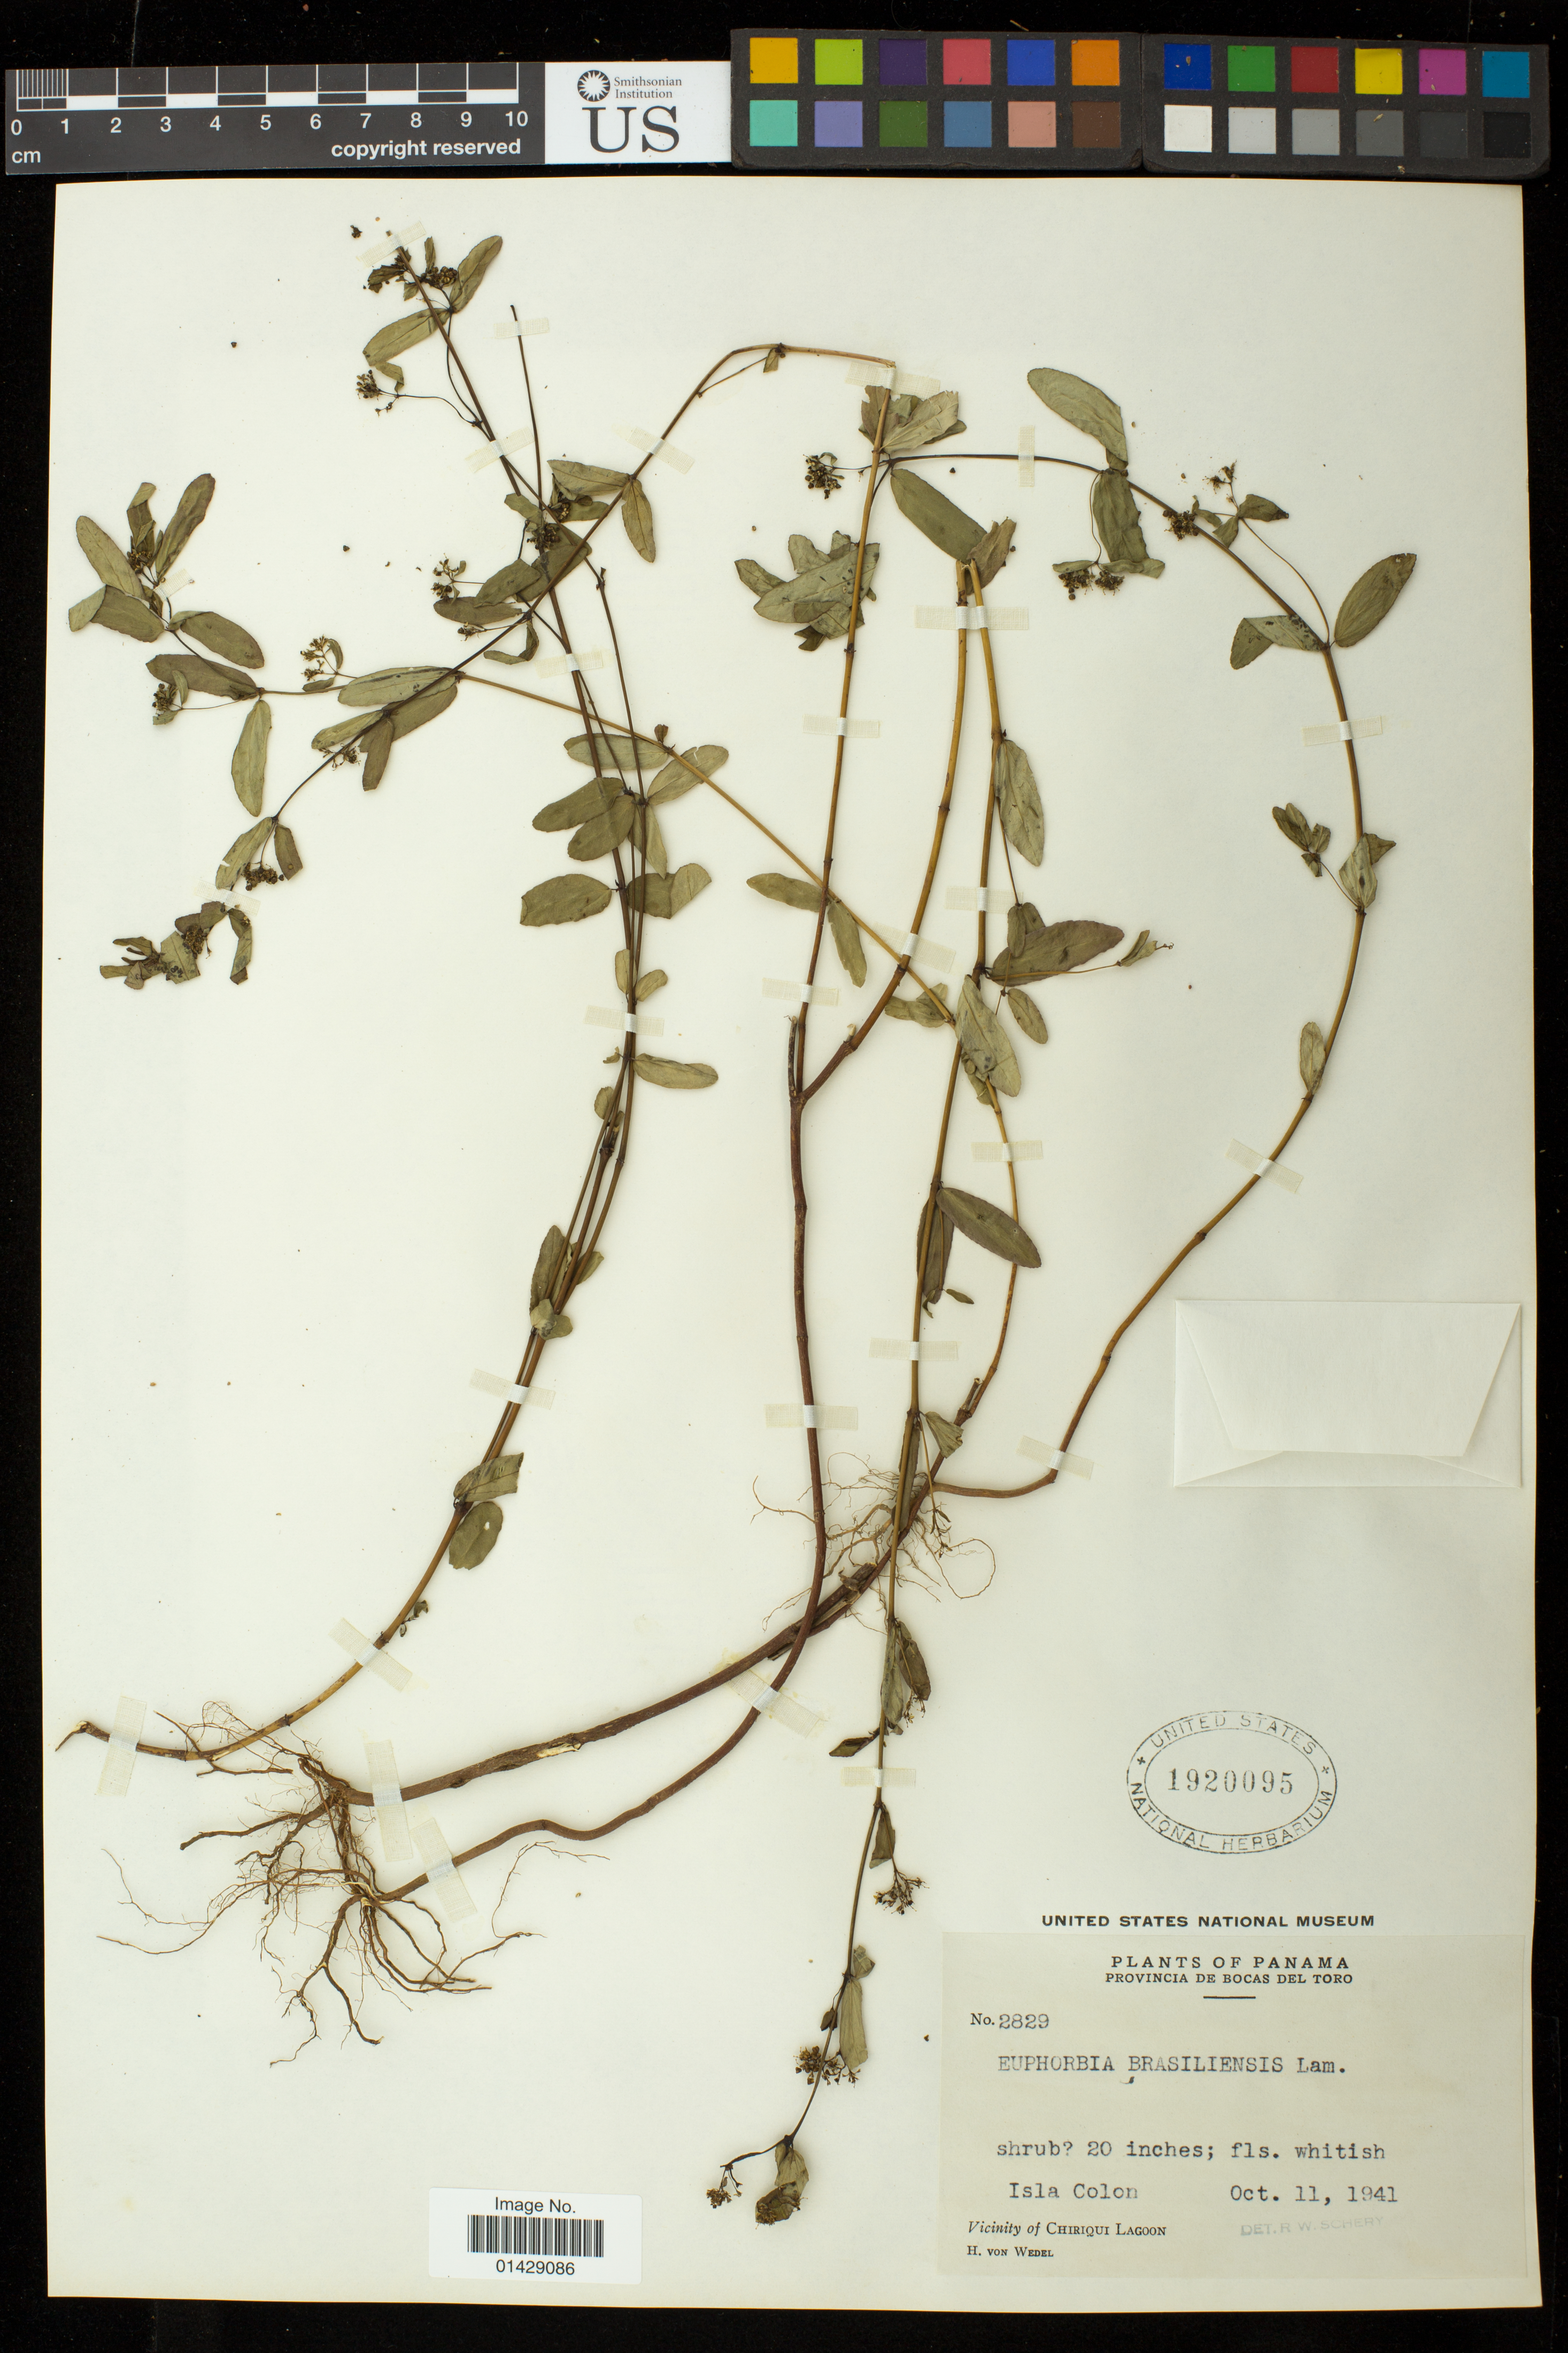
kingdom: Plantae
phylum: Tracheophyta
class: Magnoliopsida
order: Malpighiales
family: Euphorbiaceae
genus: Euphorbia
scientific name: Euphorbia hyssopifolia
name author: L.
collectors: H. von Wedel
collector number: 2829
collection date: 1941-10-11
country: Panama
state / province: Bocas del Toro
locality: Isla Colon; Vicinity of Chiriqui Lagoon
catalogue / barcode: US 1920095